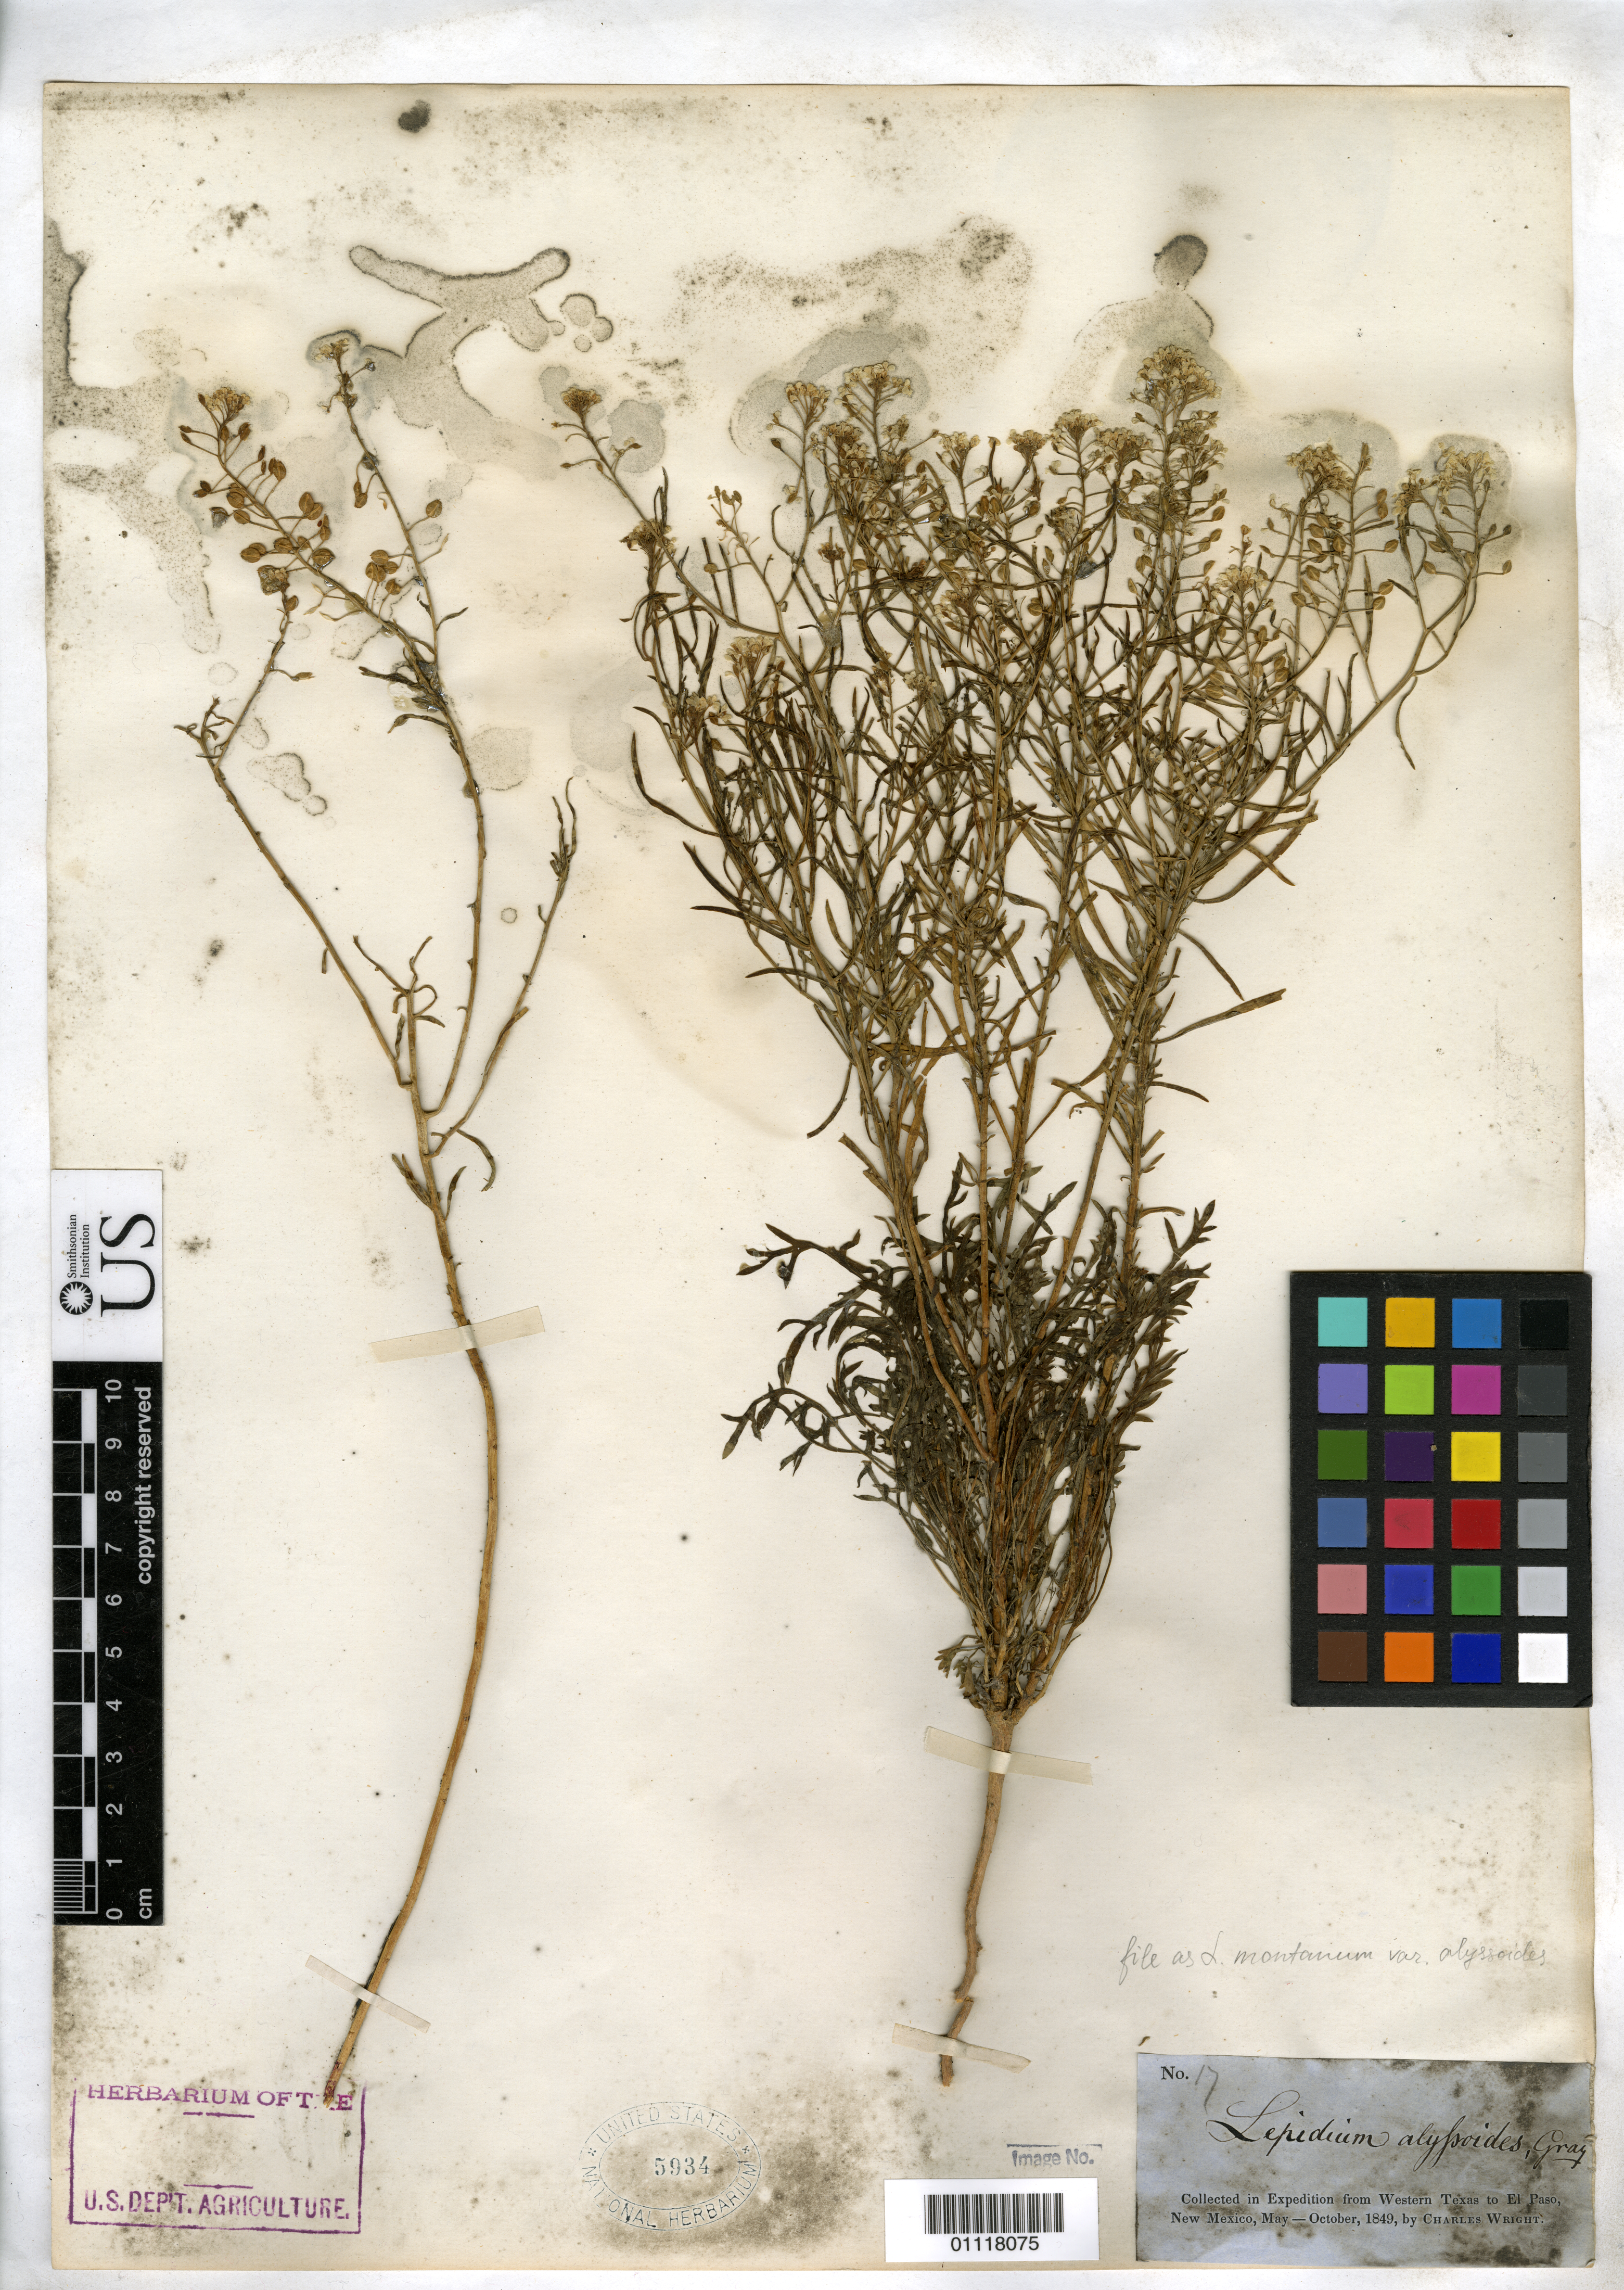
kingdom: Plantae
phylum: Tracheophyta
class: Magnoliopsida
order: Brassicales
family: Brassicaceae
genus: Lepidium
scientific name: Lepidium montanum var. alyssoides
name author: (A. Gray) M.E. Jones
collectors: C. Wright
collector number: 17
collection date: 1849-05/1849-10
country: United States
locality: Collected in Expedition from Western Texas to El Paso, New Mexico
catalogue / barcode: US 5934